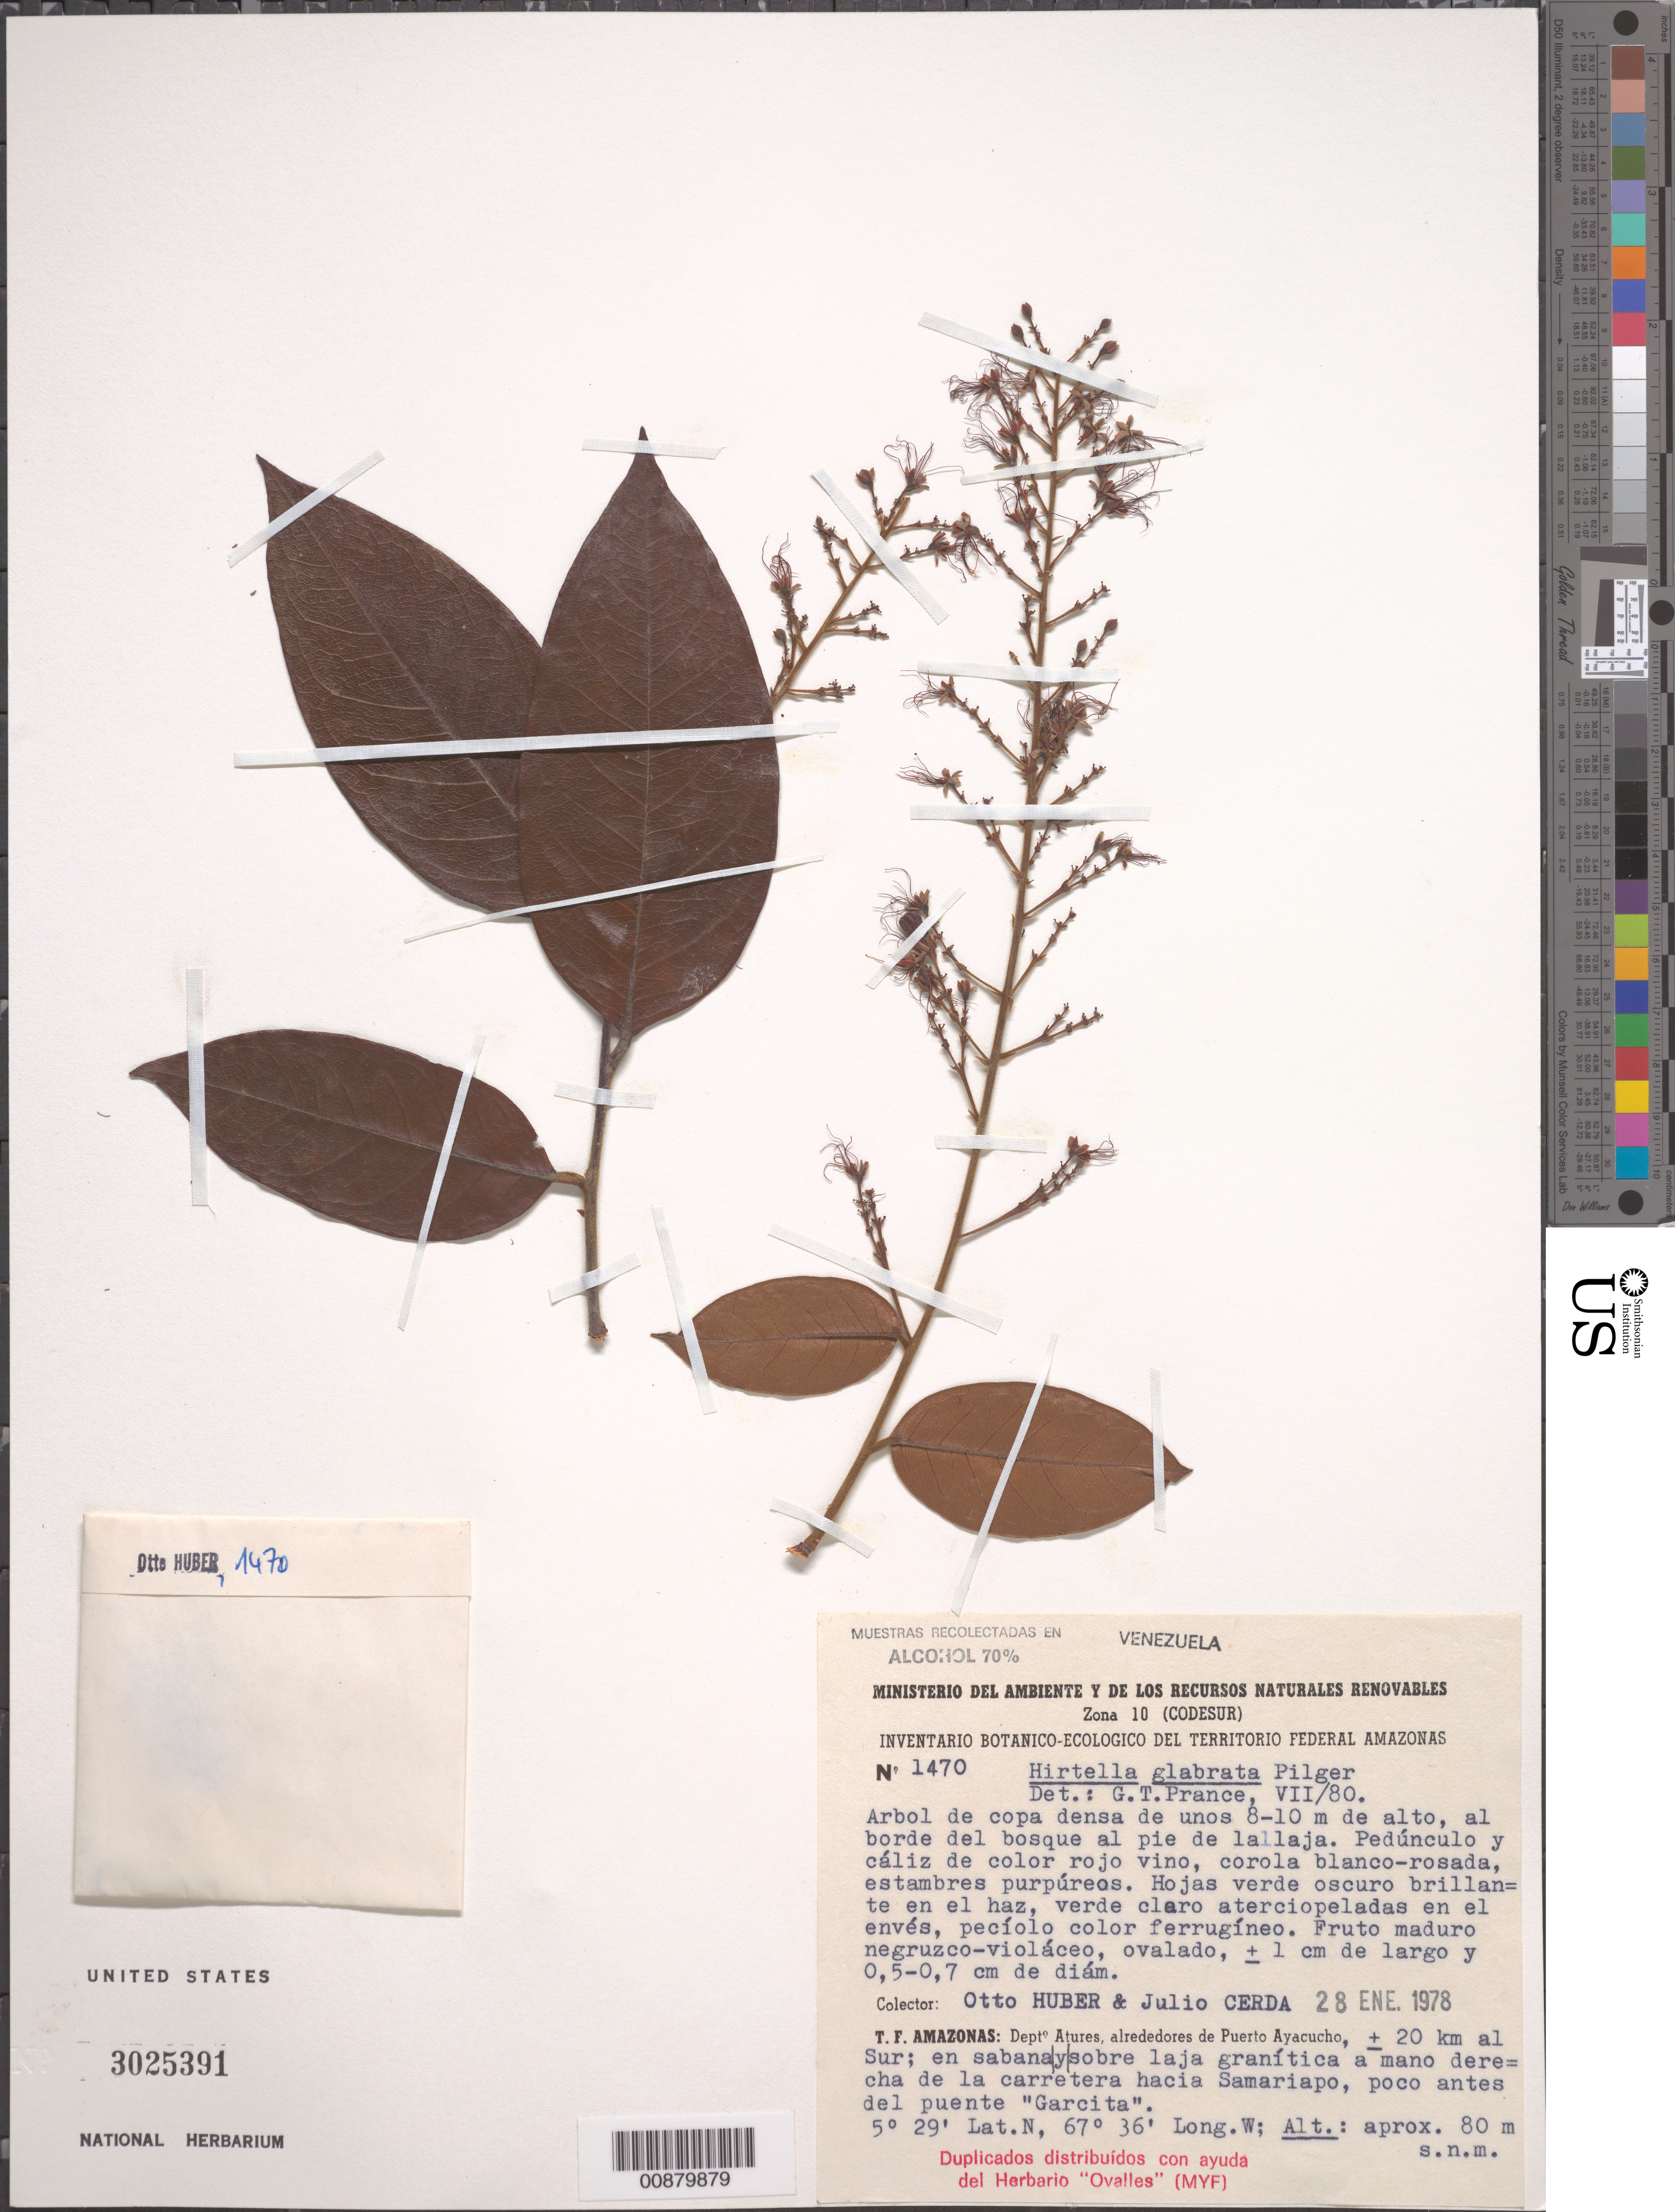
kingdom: Plantae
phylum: Tracheophyta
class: Magnoliopsida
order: Malpighiales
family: Chrysobalanaceae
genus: Hirtella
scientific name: Hirtella glabrata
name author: Pilg.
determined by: Prance, G. T.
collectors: O. Huber & J. Cerda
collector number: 1470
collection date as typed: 28-Jan-78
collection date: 1978-01-28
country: Venezuela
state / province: Amazonas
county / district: Atures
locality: Puerto Ayacucho, ± 20 km al S; carretera hacia Samariapo, poco antes del puente "Garcita"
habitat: Sabana y sobre laja granítica; al borde del bosque al pié de lallaja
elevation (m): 80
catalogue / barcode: US 3025391